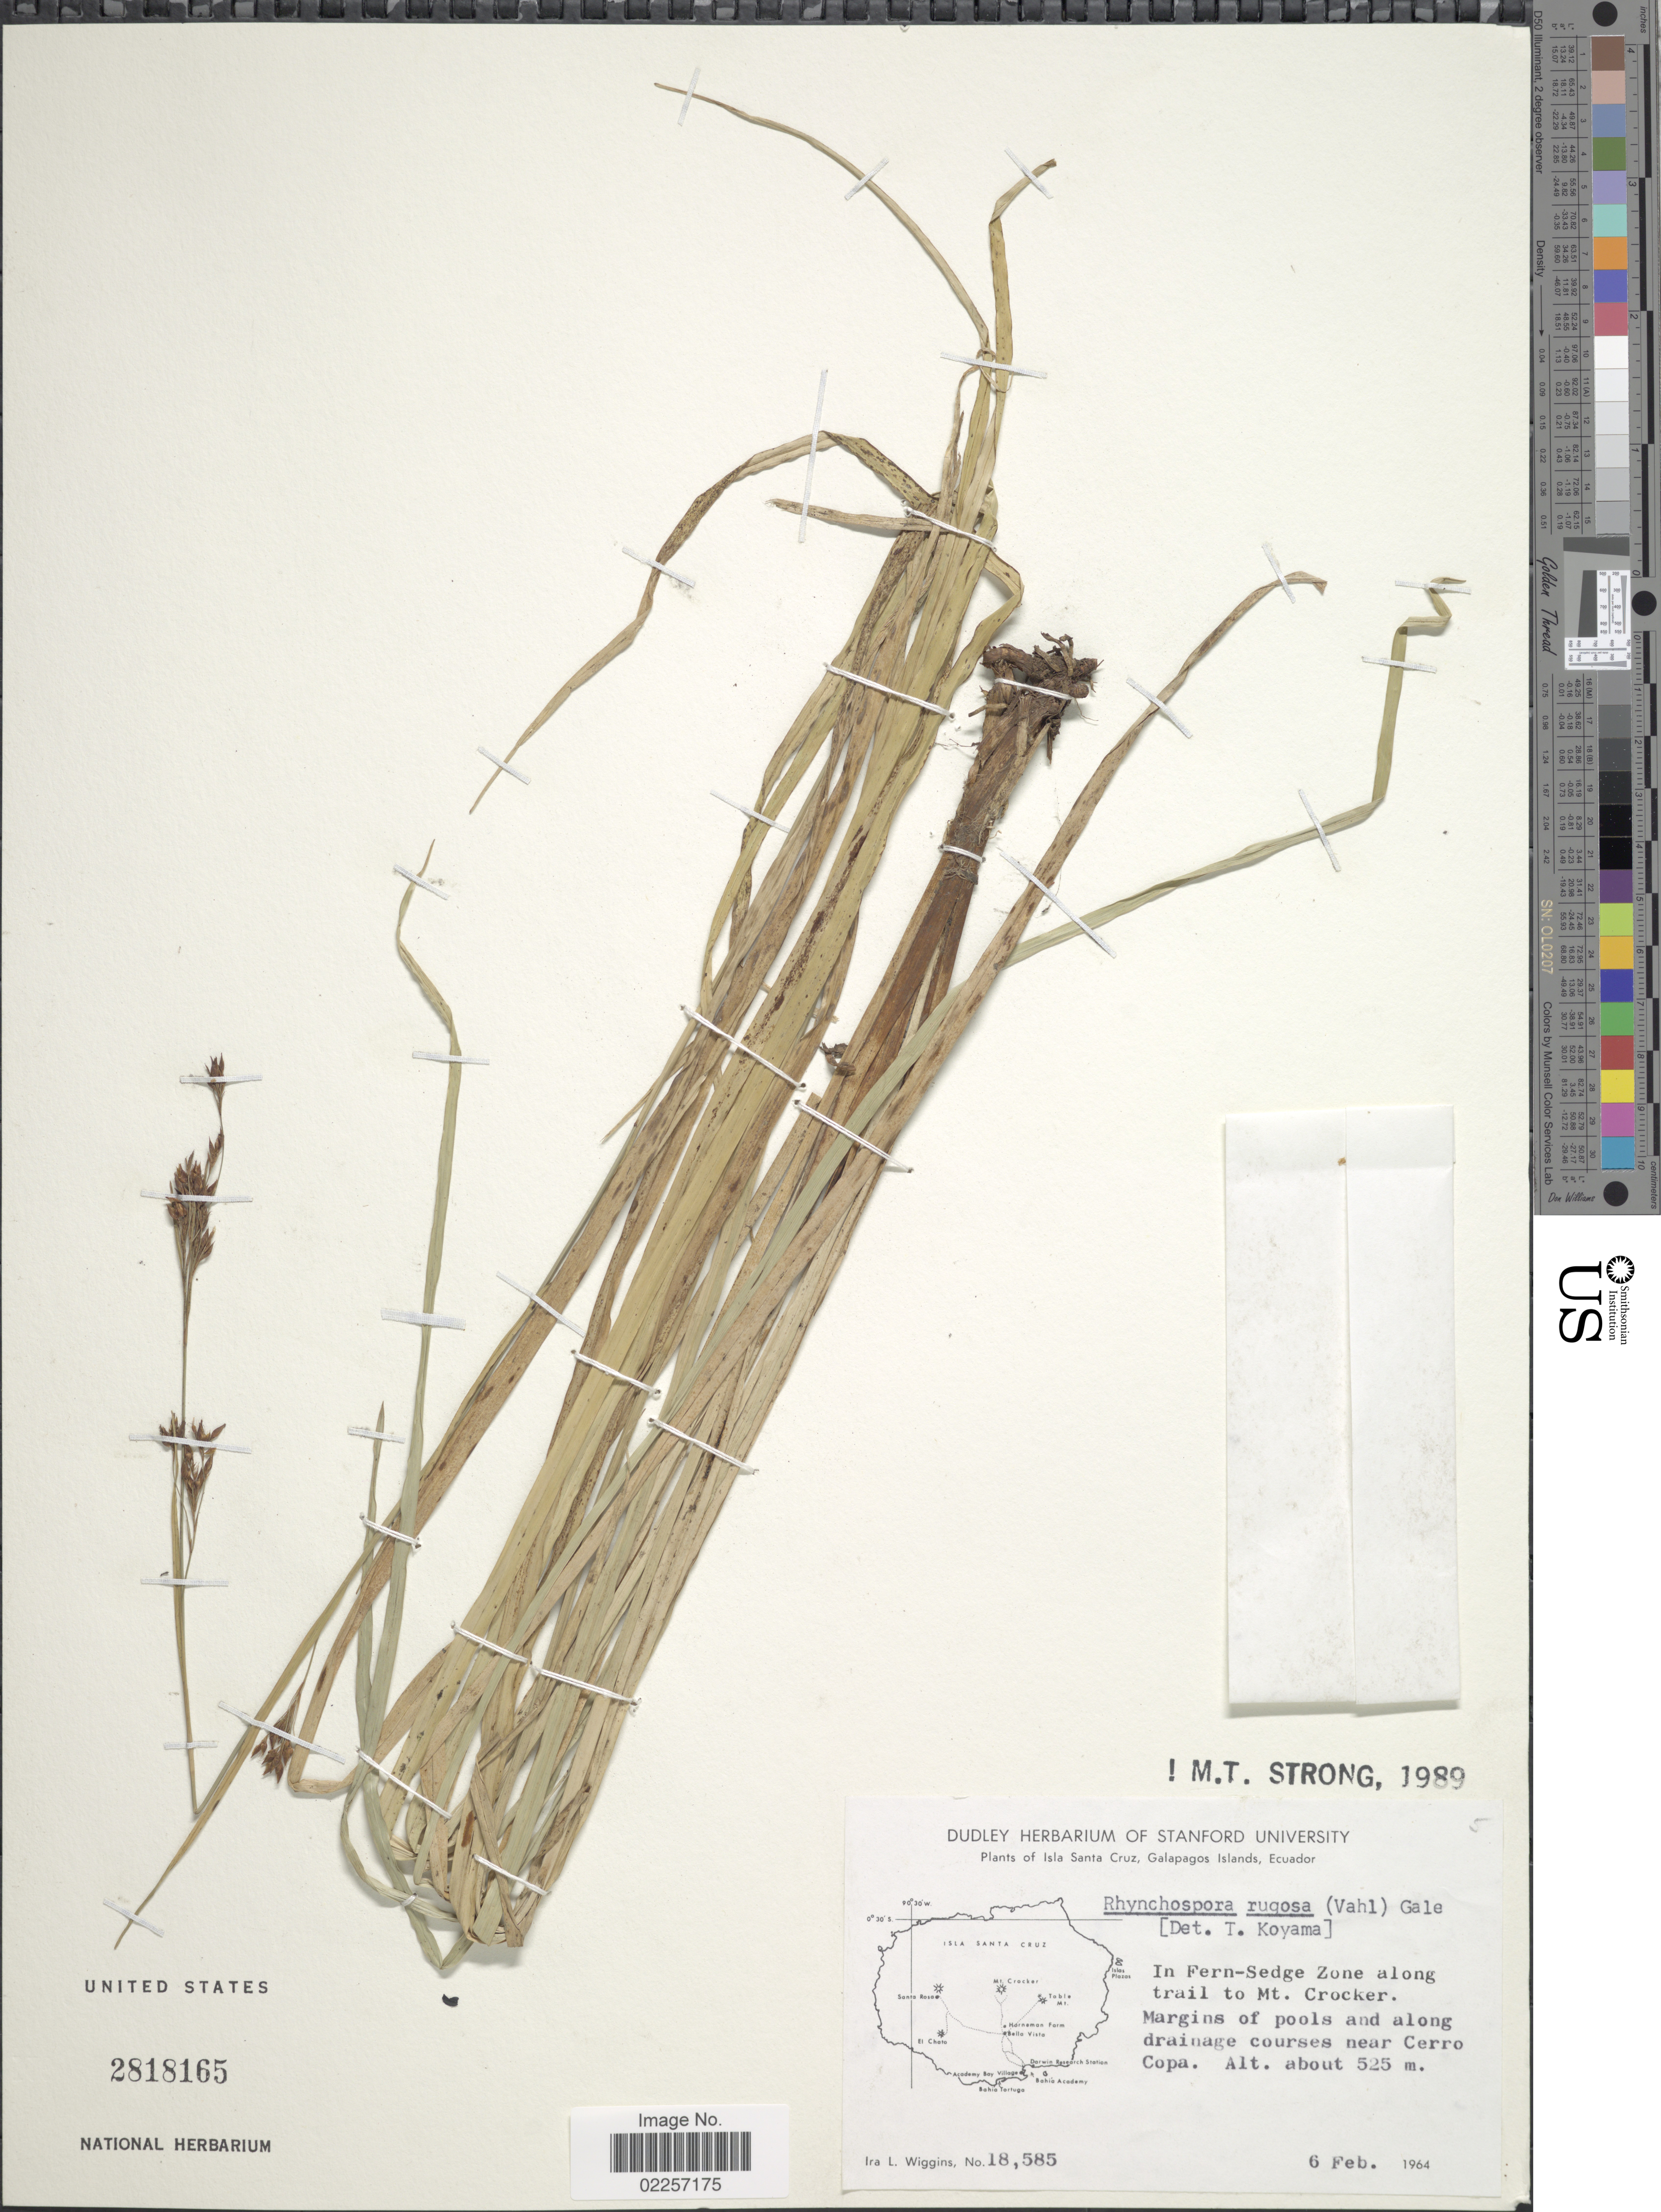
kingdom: Plantae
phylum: Tracheophyta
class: Liliopsida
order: Poales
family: Cyperaceae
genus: Rhynchospora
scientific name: Rhynchospora rugosa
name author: (Vahl) Gale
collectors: I. L. Wiggins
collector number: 18585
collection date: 1964-02-06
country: Ecuador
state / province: Colón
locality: Isla Santa Cruz, Galapagos Islands. In Fern-Sedge Zone along trail to Mt. Crocker. Margins of pools and along drainage courses near Cerro Copa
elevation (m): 525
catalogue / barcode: US 2818165